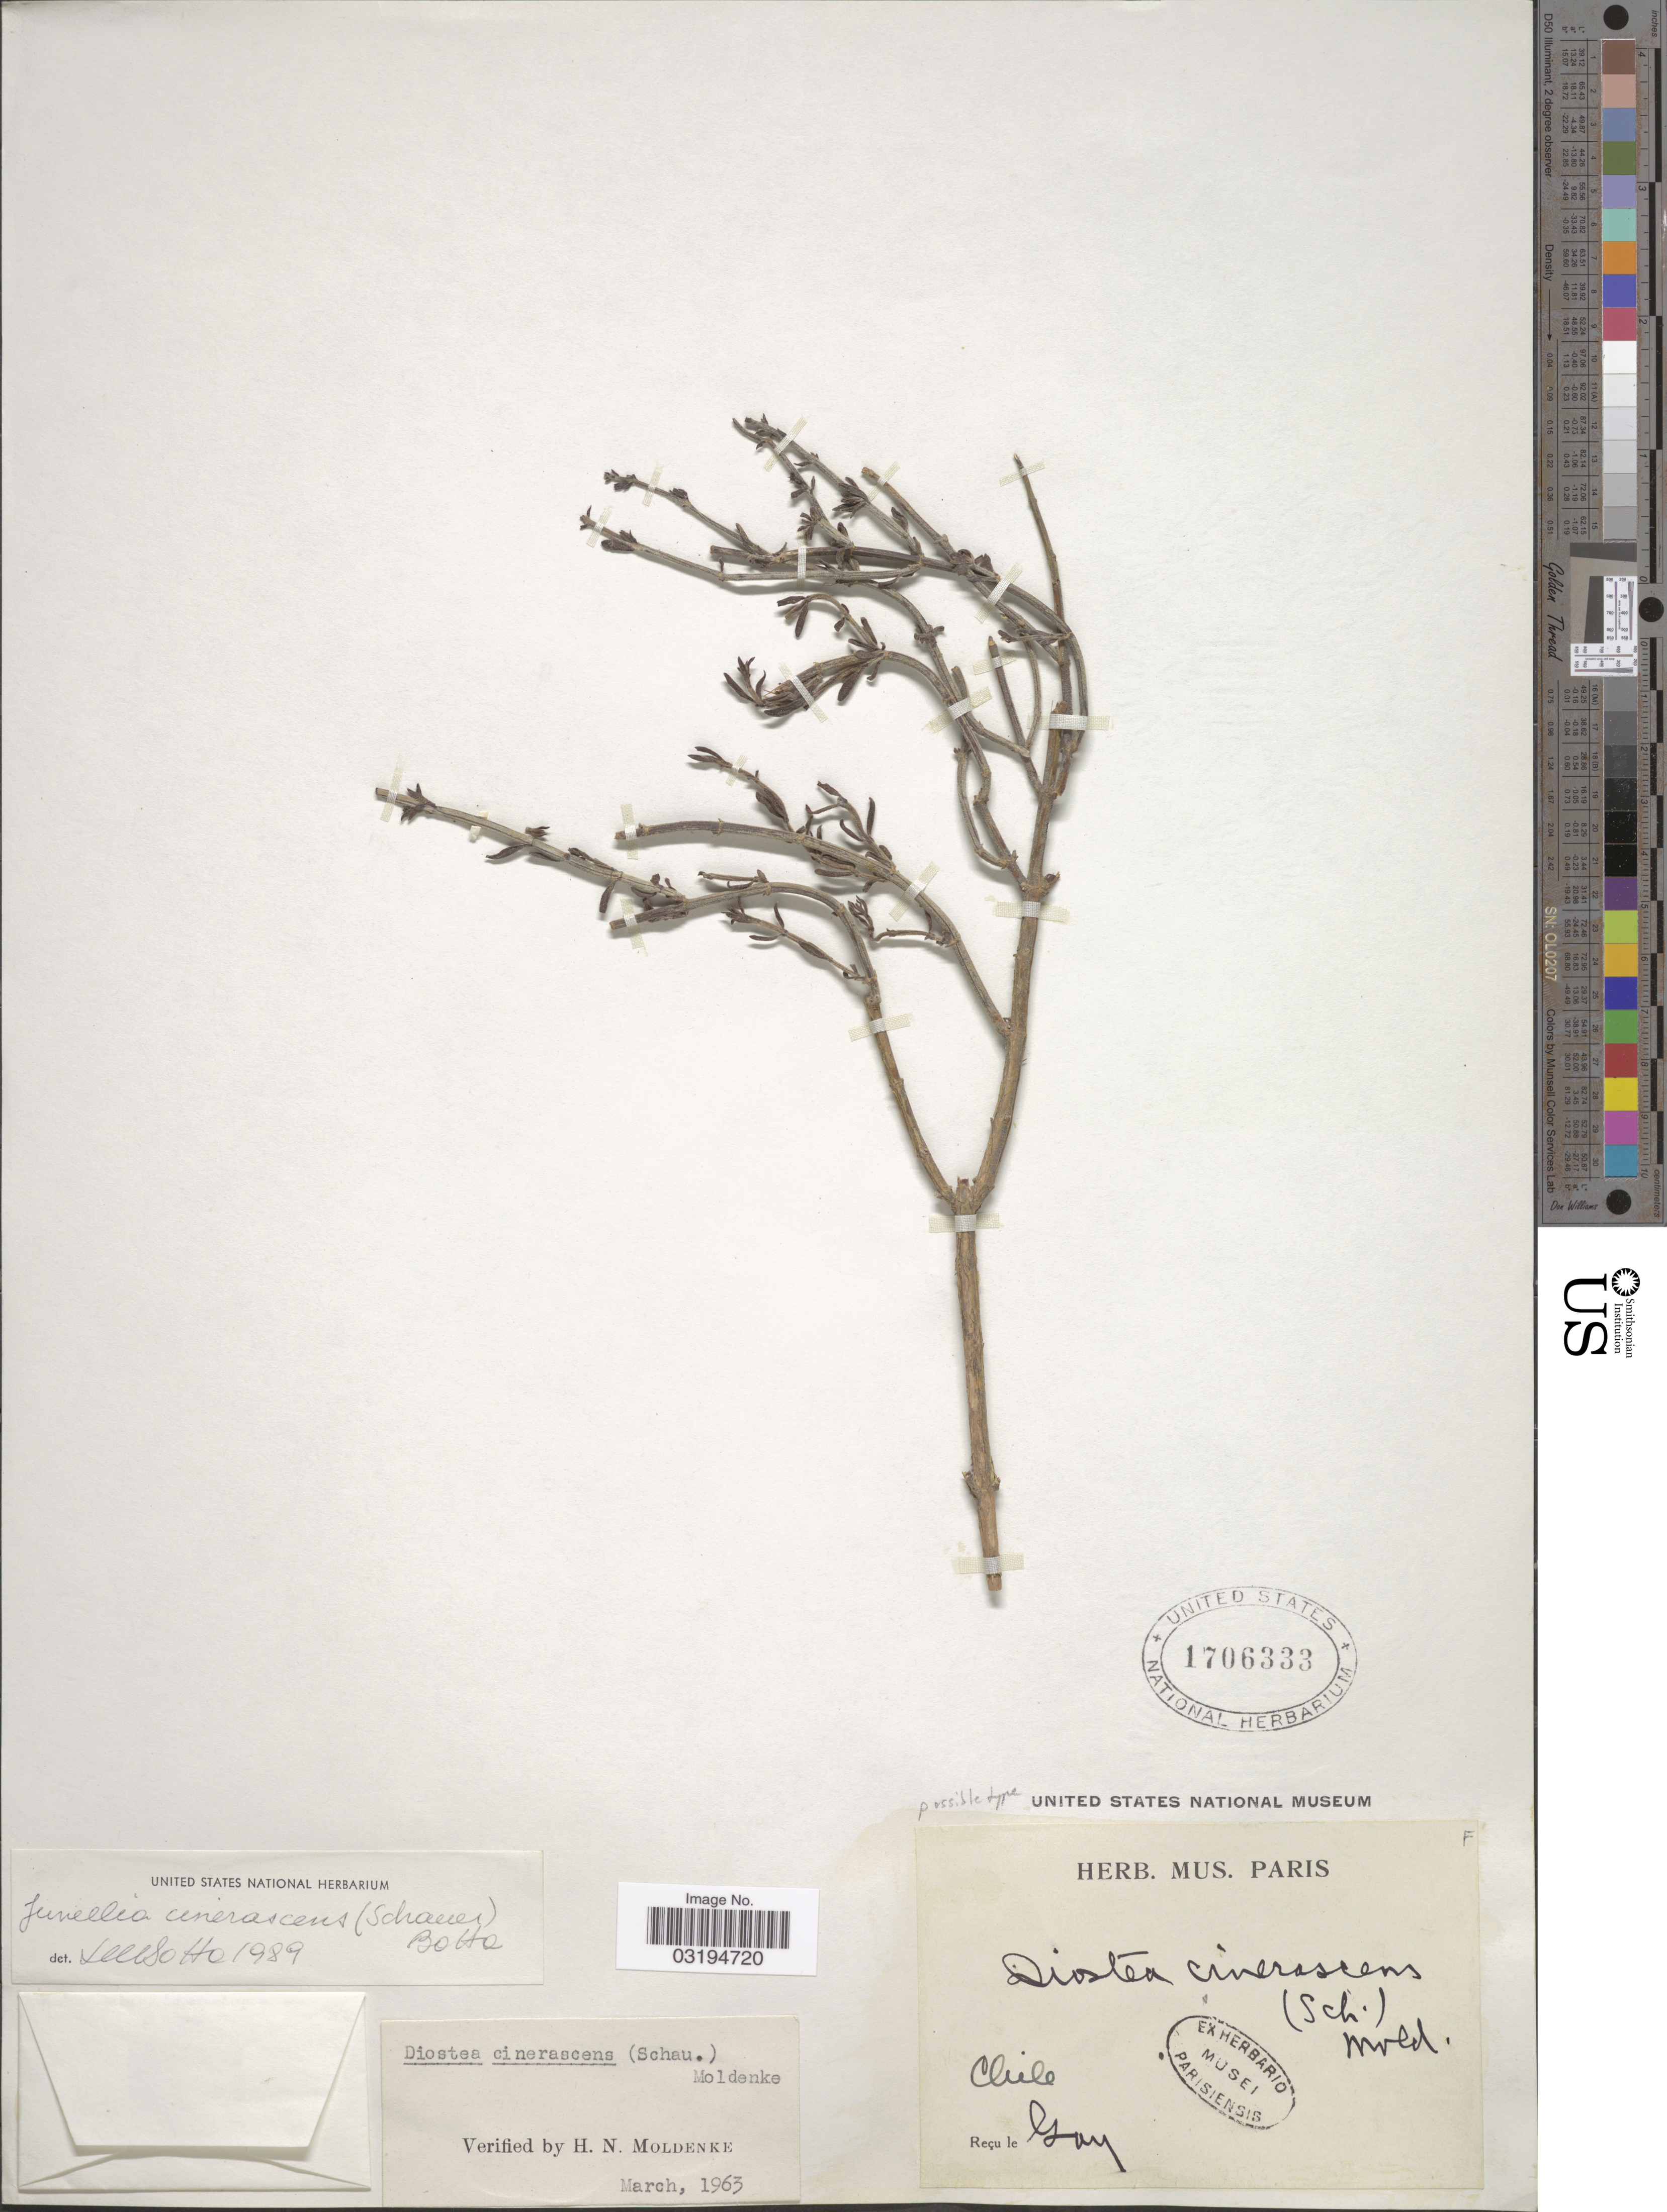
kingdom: Plantae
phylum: Tracheophyta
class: Magnoliopsida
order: Lamiales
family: Verbenaceae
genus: Junellia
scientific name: Junellia cinerascens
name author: (Schauer) Botta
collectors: -- Gay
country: Chile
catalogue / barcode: US 1706333